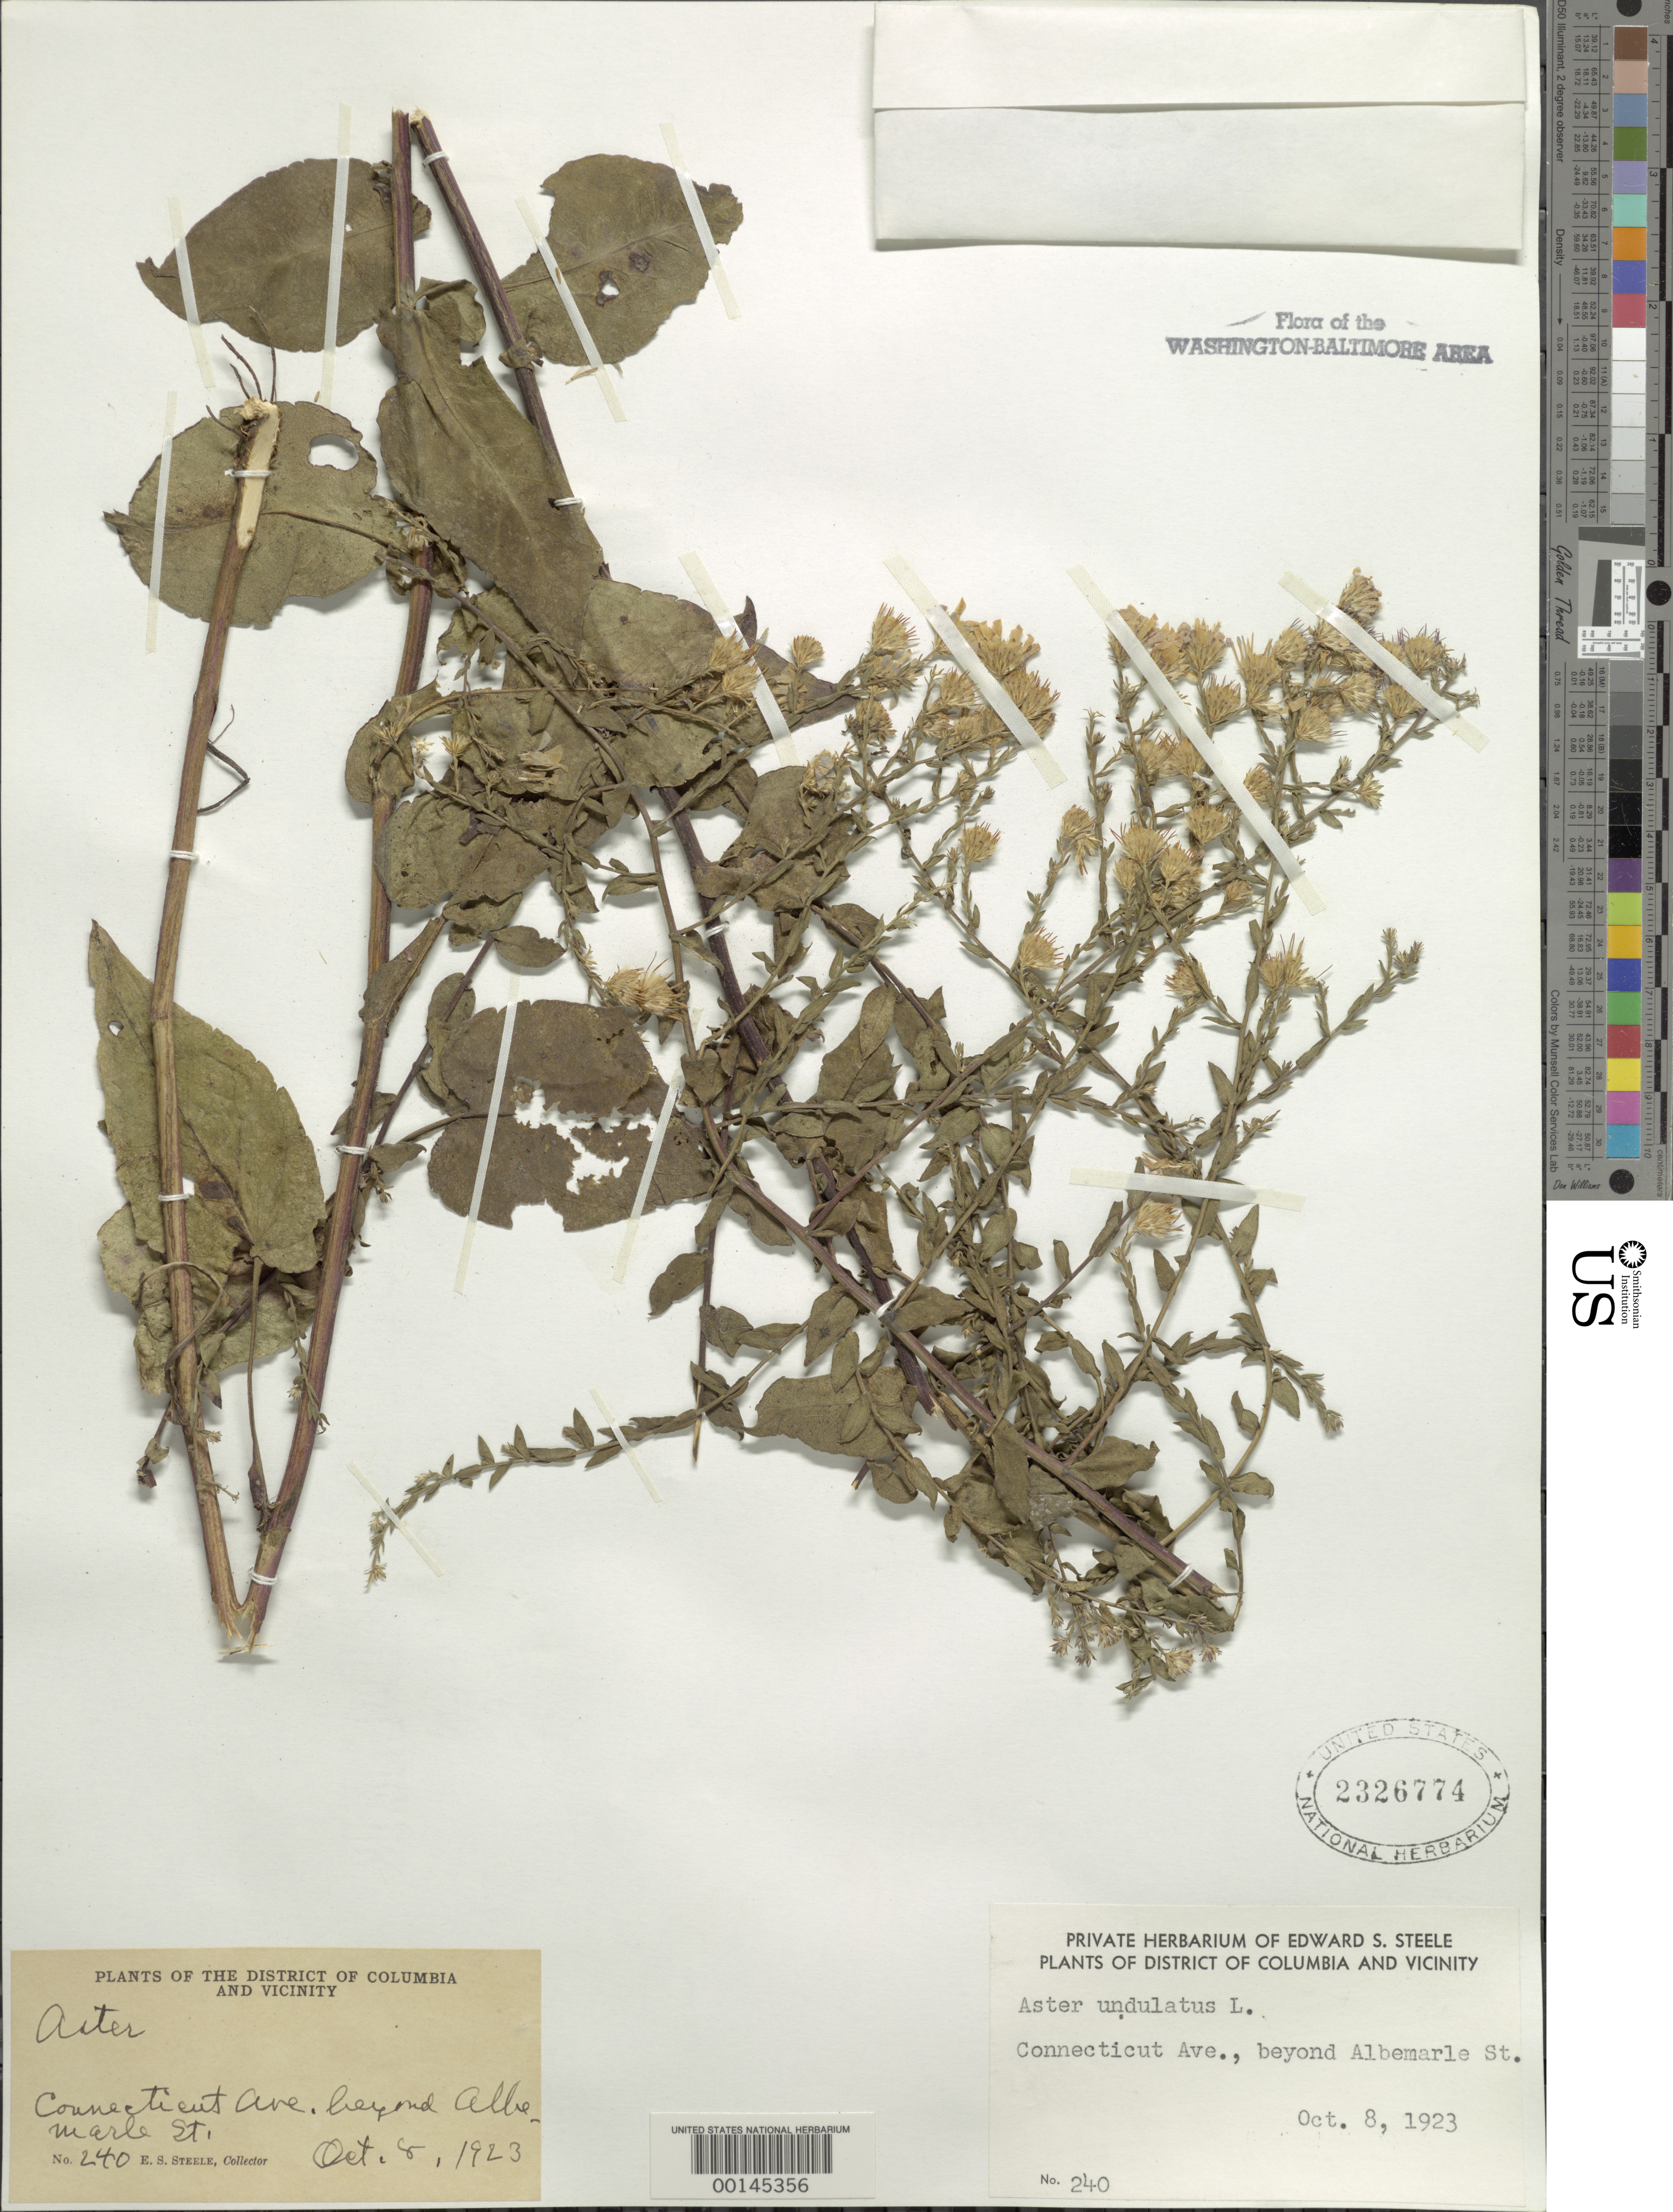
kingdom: Plantae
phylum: Tracheophyta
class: Magnoliopsida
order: Asterales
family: Asteraceae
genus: Symphyotrichum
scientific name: Symphyotrichum undulatum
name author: (L.) G.L. Nesom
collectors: E. Steele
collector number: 240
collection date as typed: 08 Oct 1923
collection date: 1923-10-08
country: United States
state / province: District of Columbia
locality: Conn. Ave. beyond Albemarle St.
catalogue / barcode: US 2326774